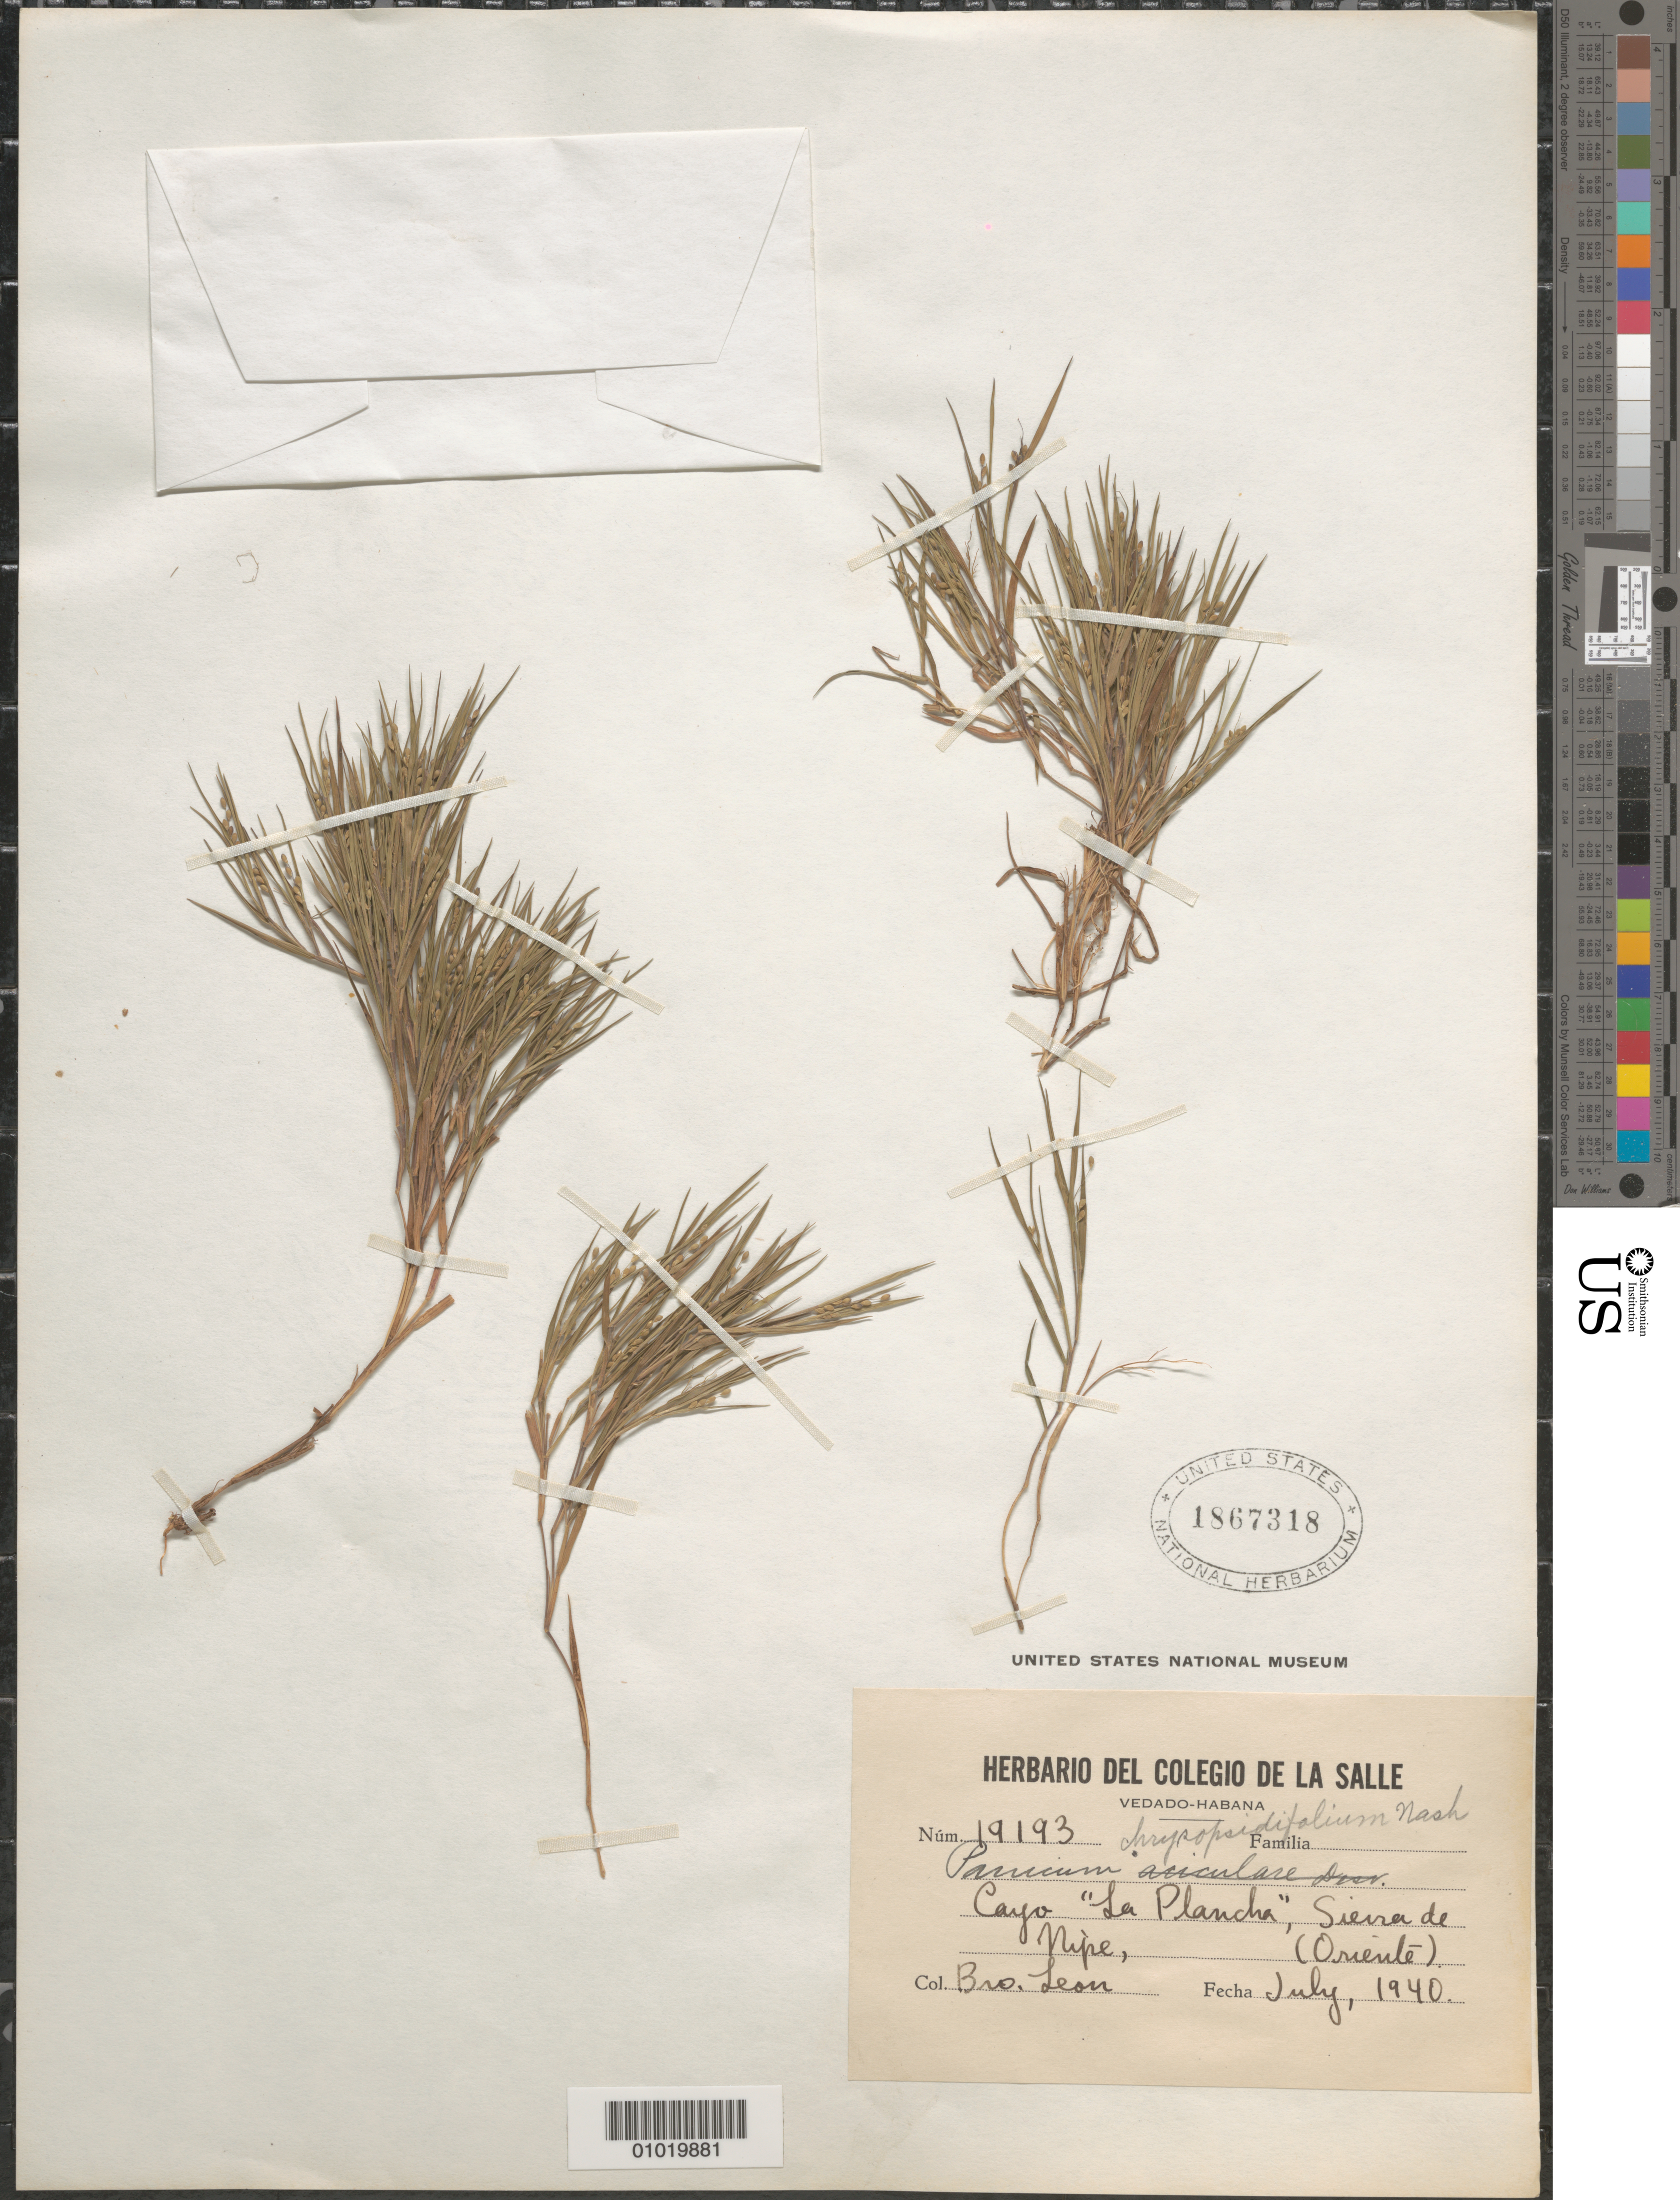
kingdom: Plantae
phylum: Tracheophyta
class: Liliopsida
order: Poales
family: Poaceae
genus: Panicum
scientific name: Panicum chrysopsidifolium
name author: Nash ex Small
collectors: Bro. León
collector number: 19193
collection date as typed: Jul 1940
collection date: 1940-07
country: Cuba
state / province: Holguín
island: Cuba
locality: Cayo "La Plancha", Sierra de Nipe, Oriente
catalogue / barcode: US 1867318